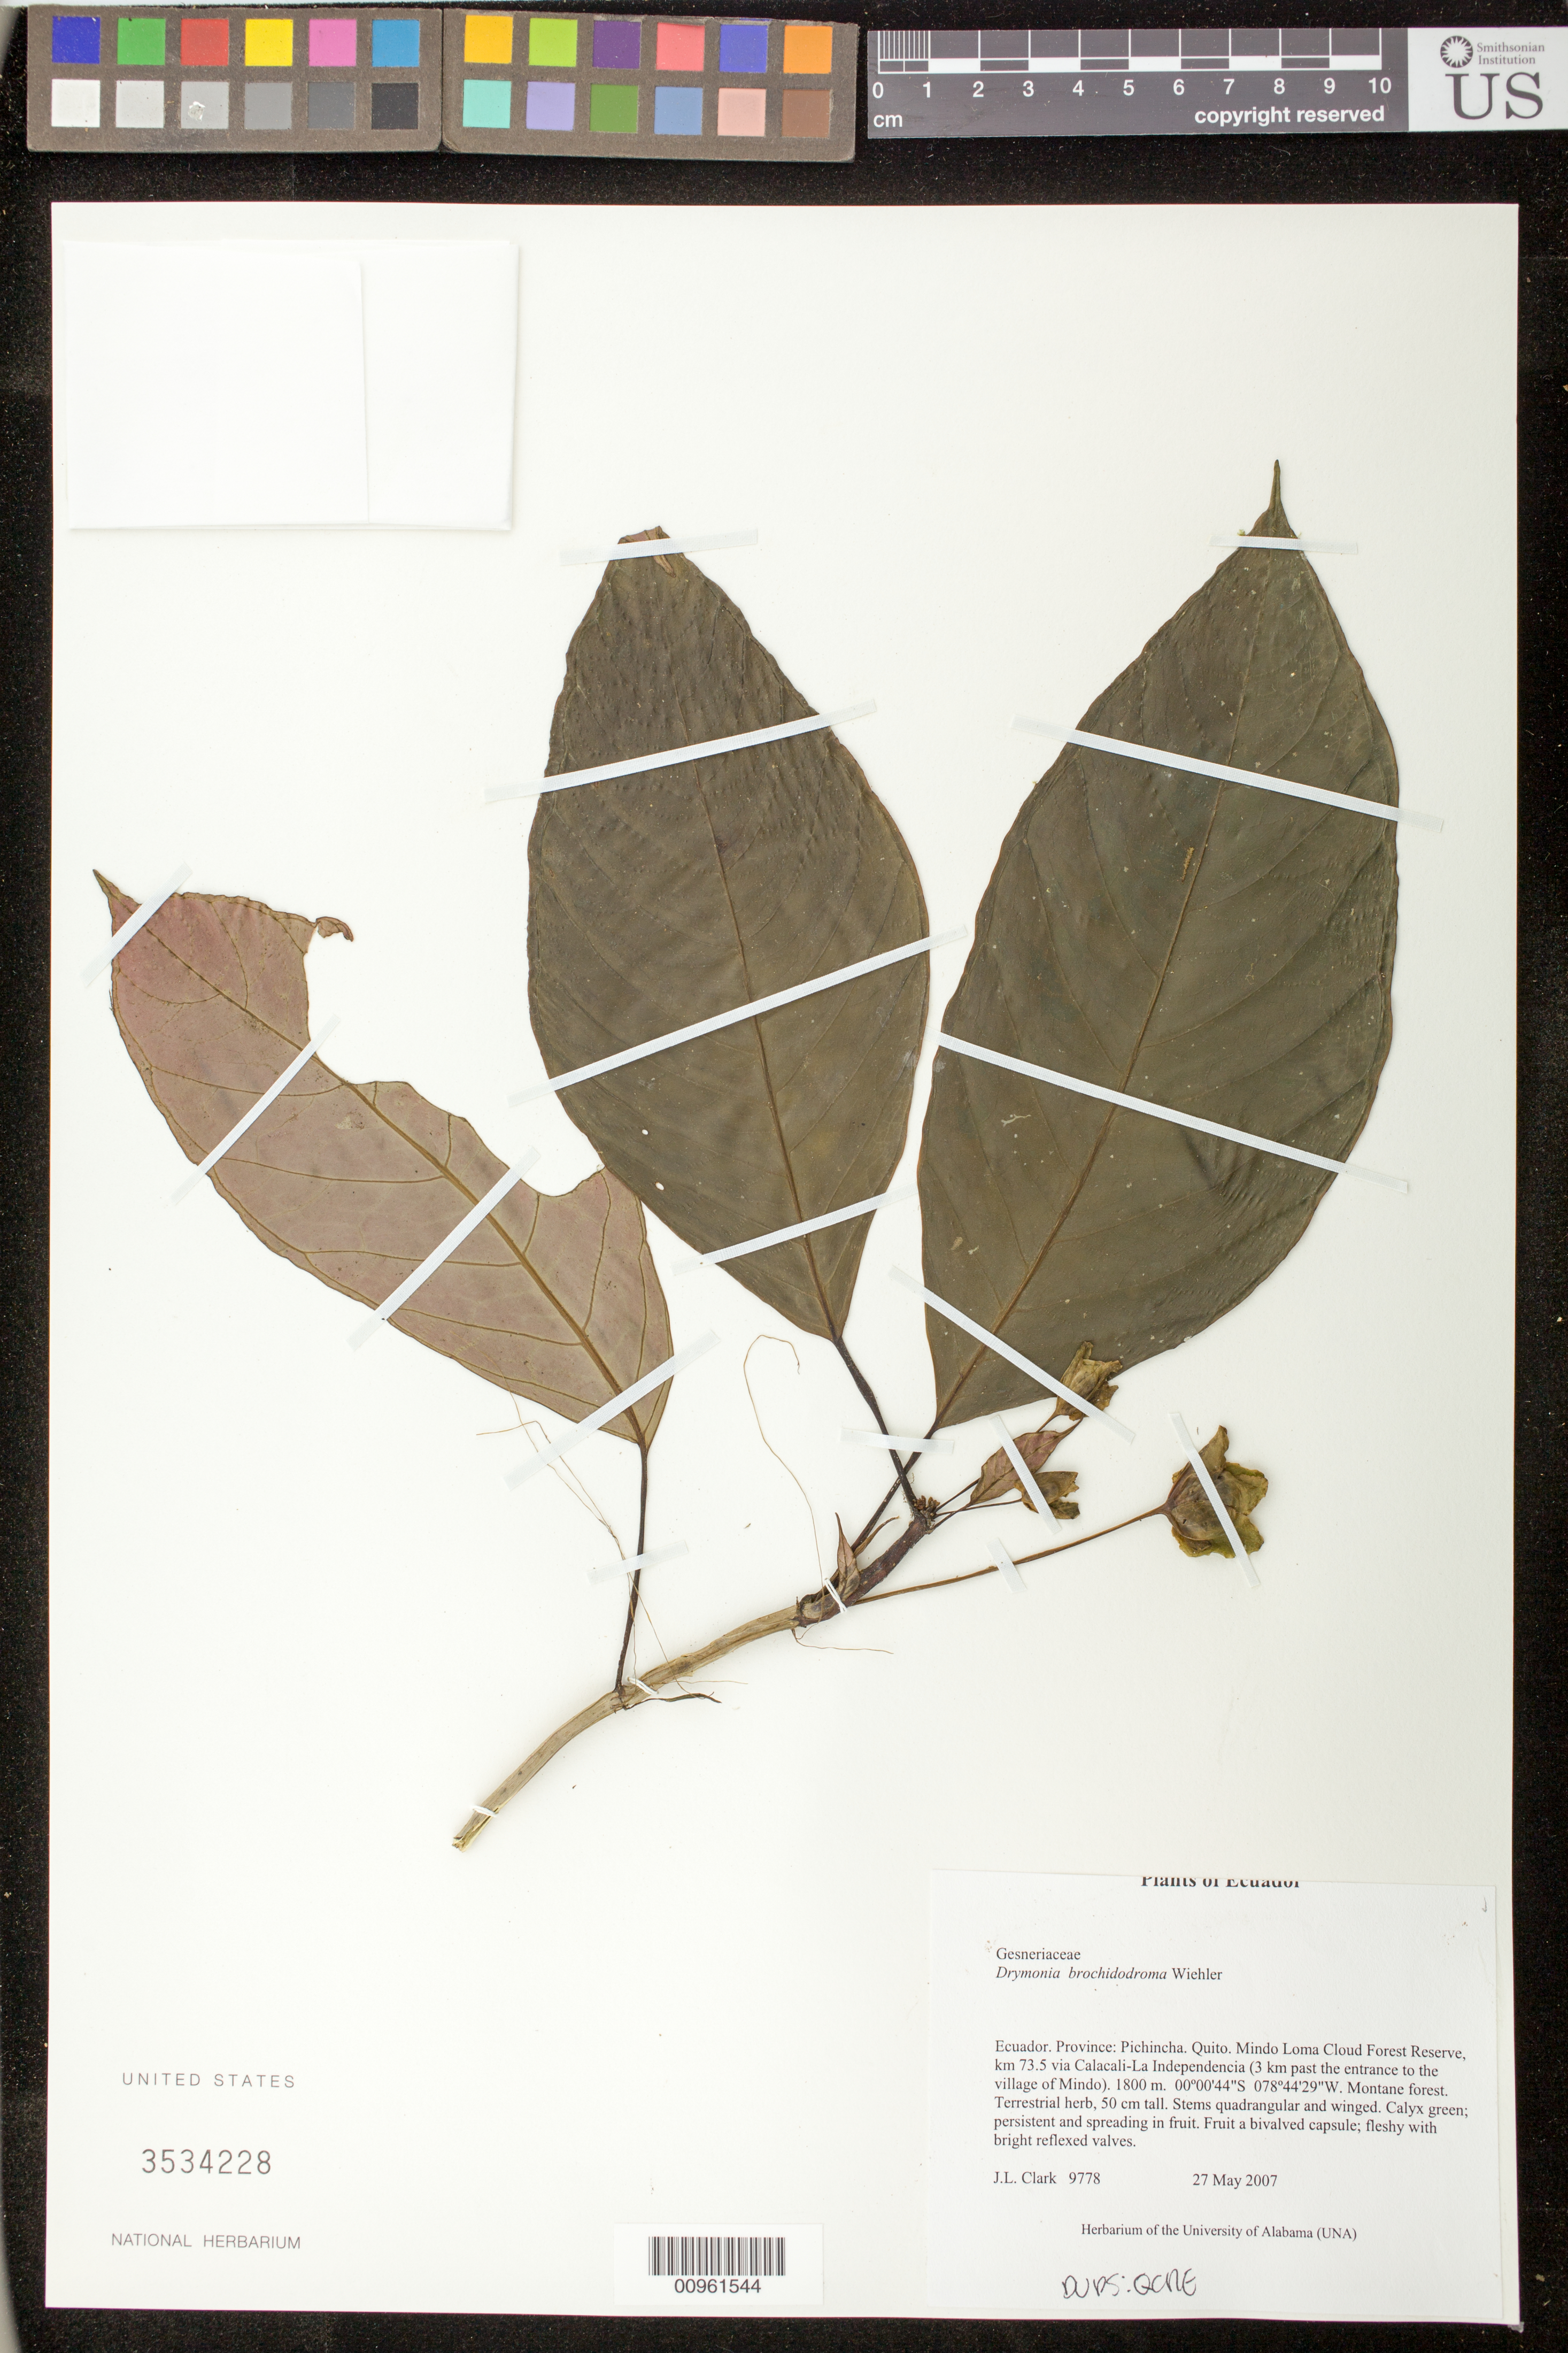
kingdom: Plantae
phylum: Tracheophyta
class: Magnoliopsida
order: Lamiales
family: Gesneriaceae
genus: Drymonia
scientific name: Drymonia brochidodroma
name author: Wiehler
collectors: J. L. Clark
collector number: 9778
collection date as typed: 27 May 2007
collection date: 2007-05-27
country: Ecuador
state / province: Pichincha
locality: Quito. Mindo Loma Cloud Forest Reserve, km 73.5 via Calacali-La Independencia (3 km past the entrance to the village of Mindo)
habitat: Montane forest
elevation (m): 1800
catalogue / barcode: US 3534228